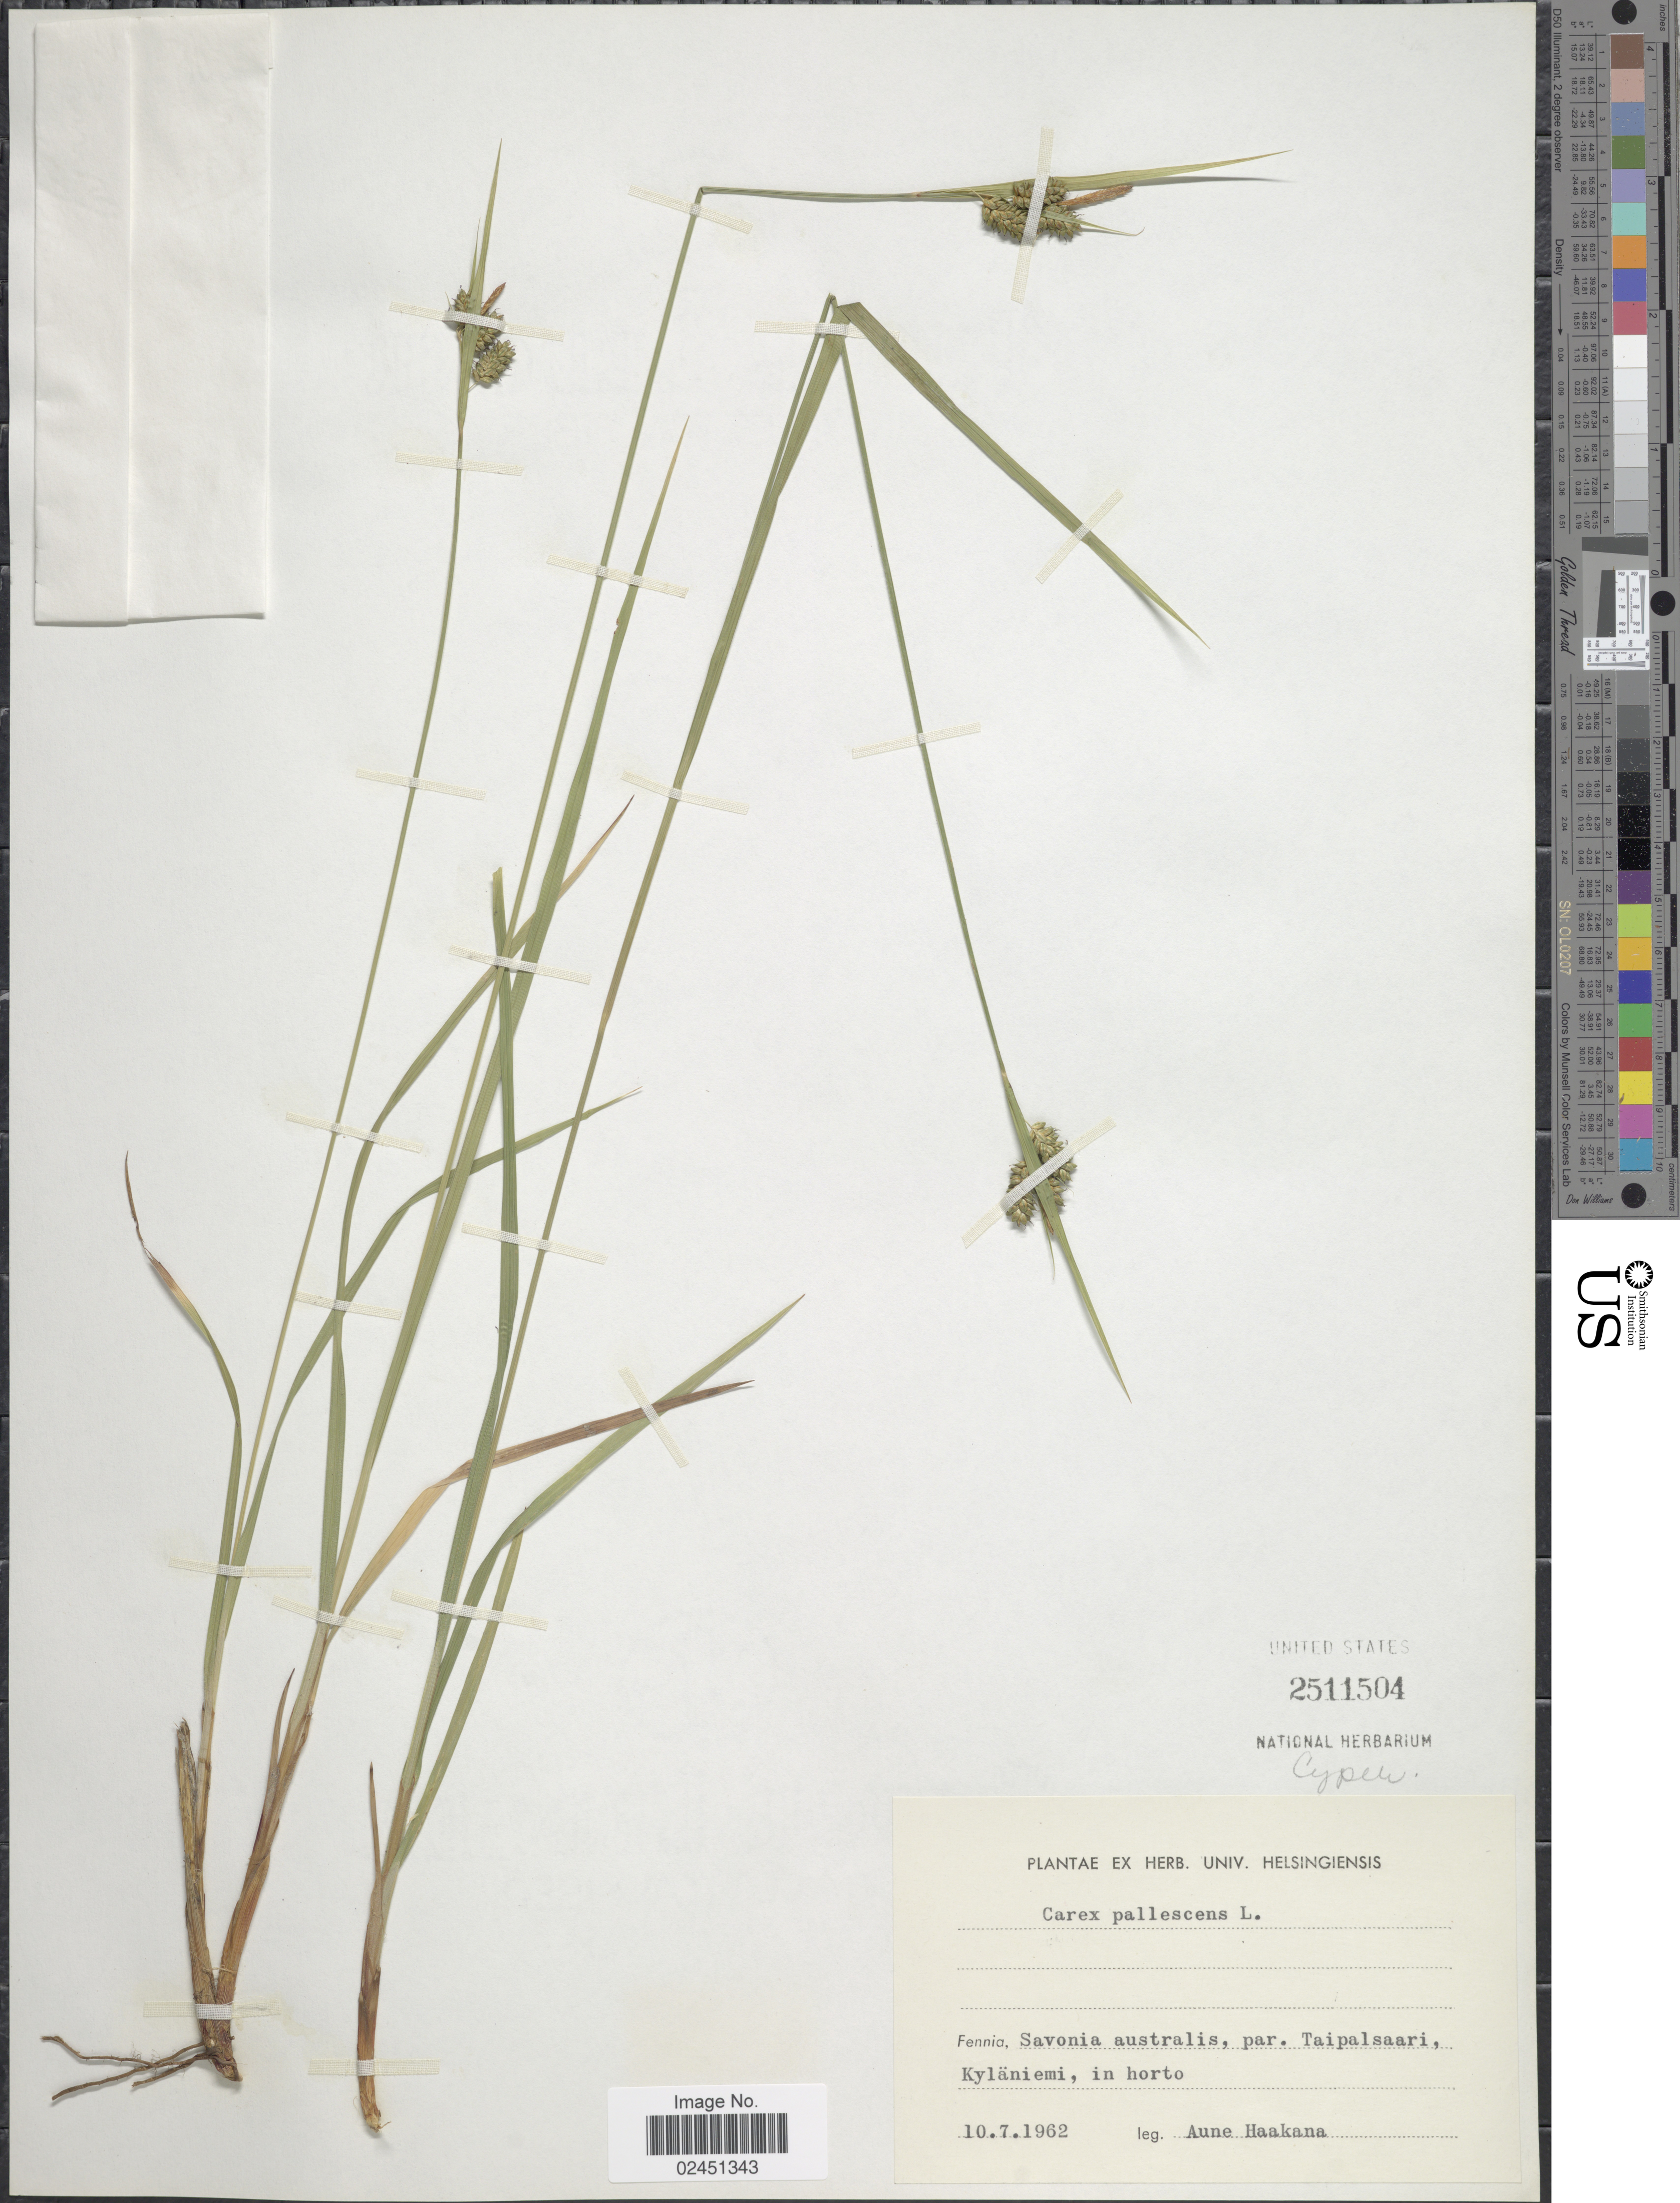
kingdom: Plantae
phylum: Tracheophyta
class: Liliopsida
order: Poales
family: Cyperaceae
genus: Carex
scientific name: Carex pallescens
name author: L.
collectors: A. Haakana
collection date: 1962-07-10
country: Finland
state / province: Etelä-Karjala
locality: Savonia australis, par. Taipalsaari, Kylaniemi, in horto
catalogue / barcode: US 2511504